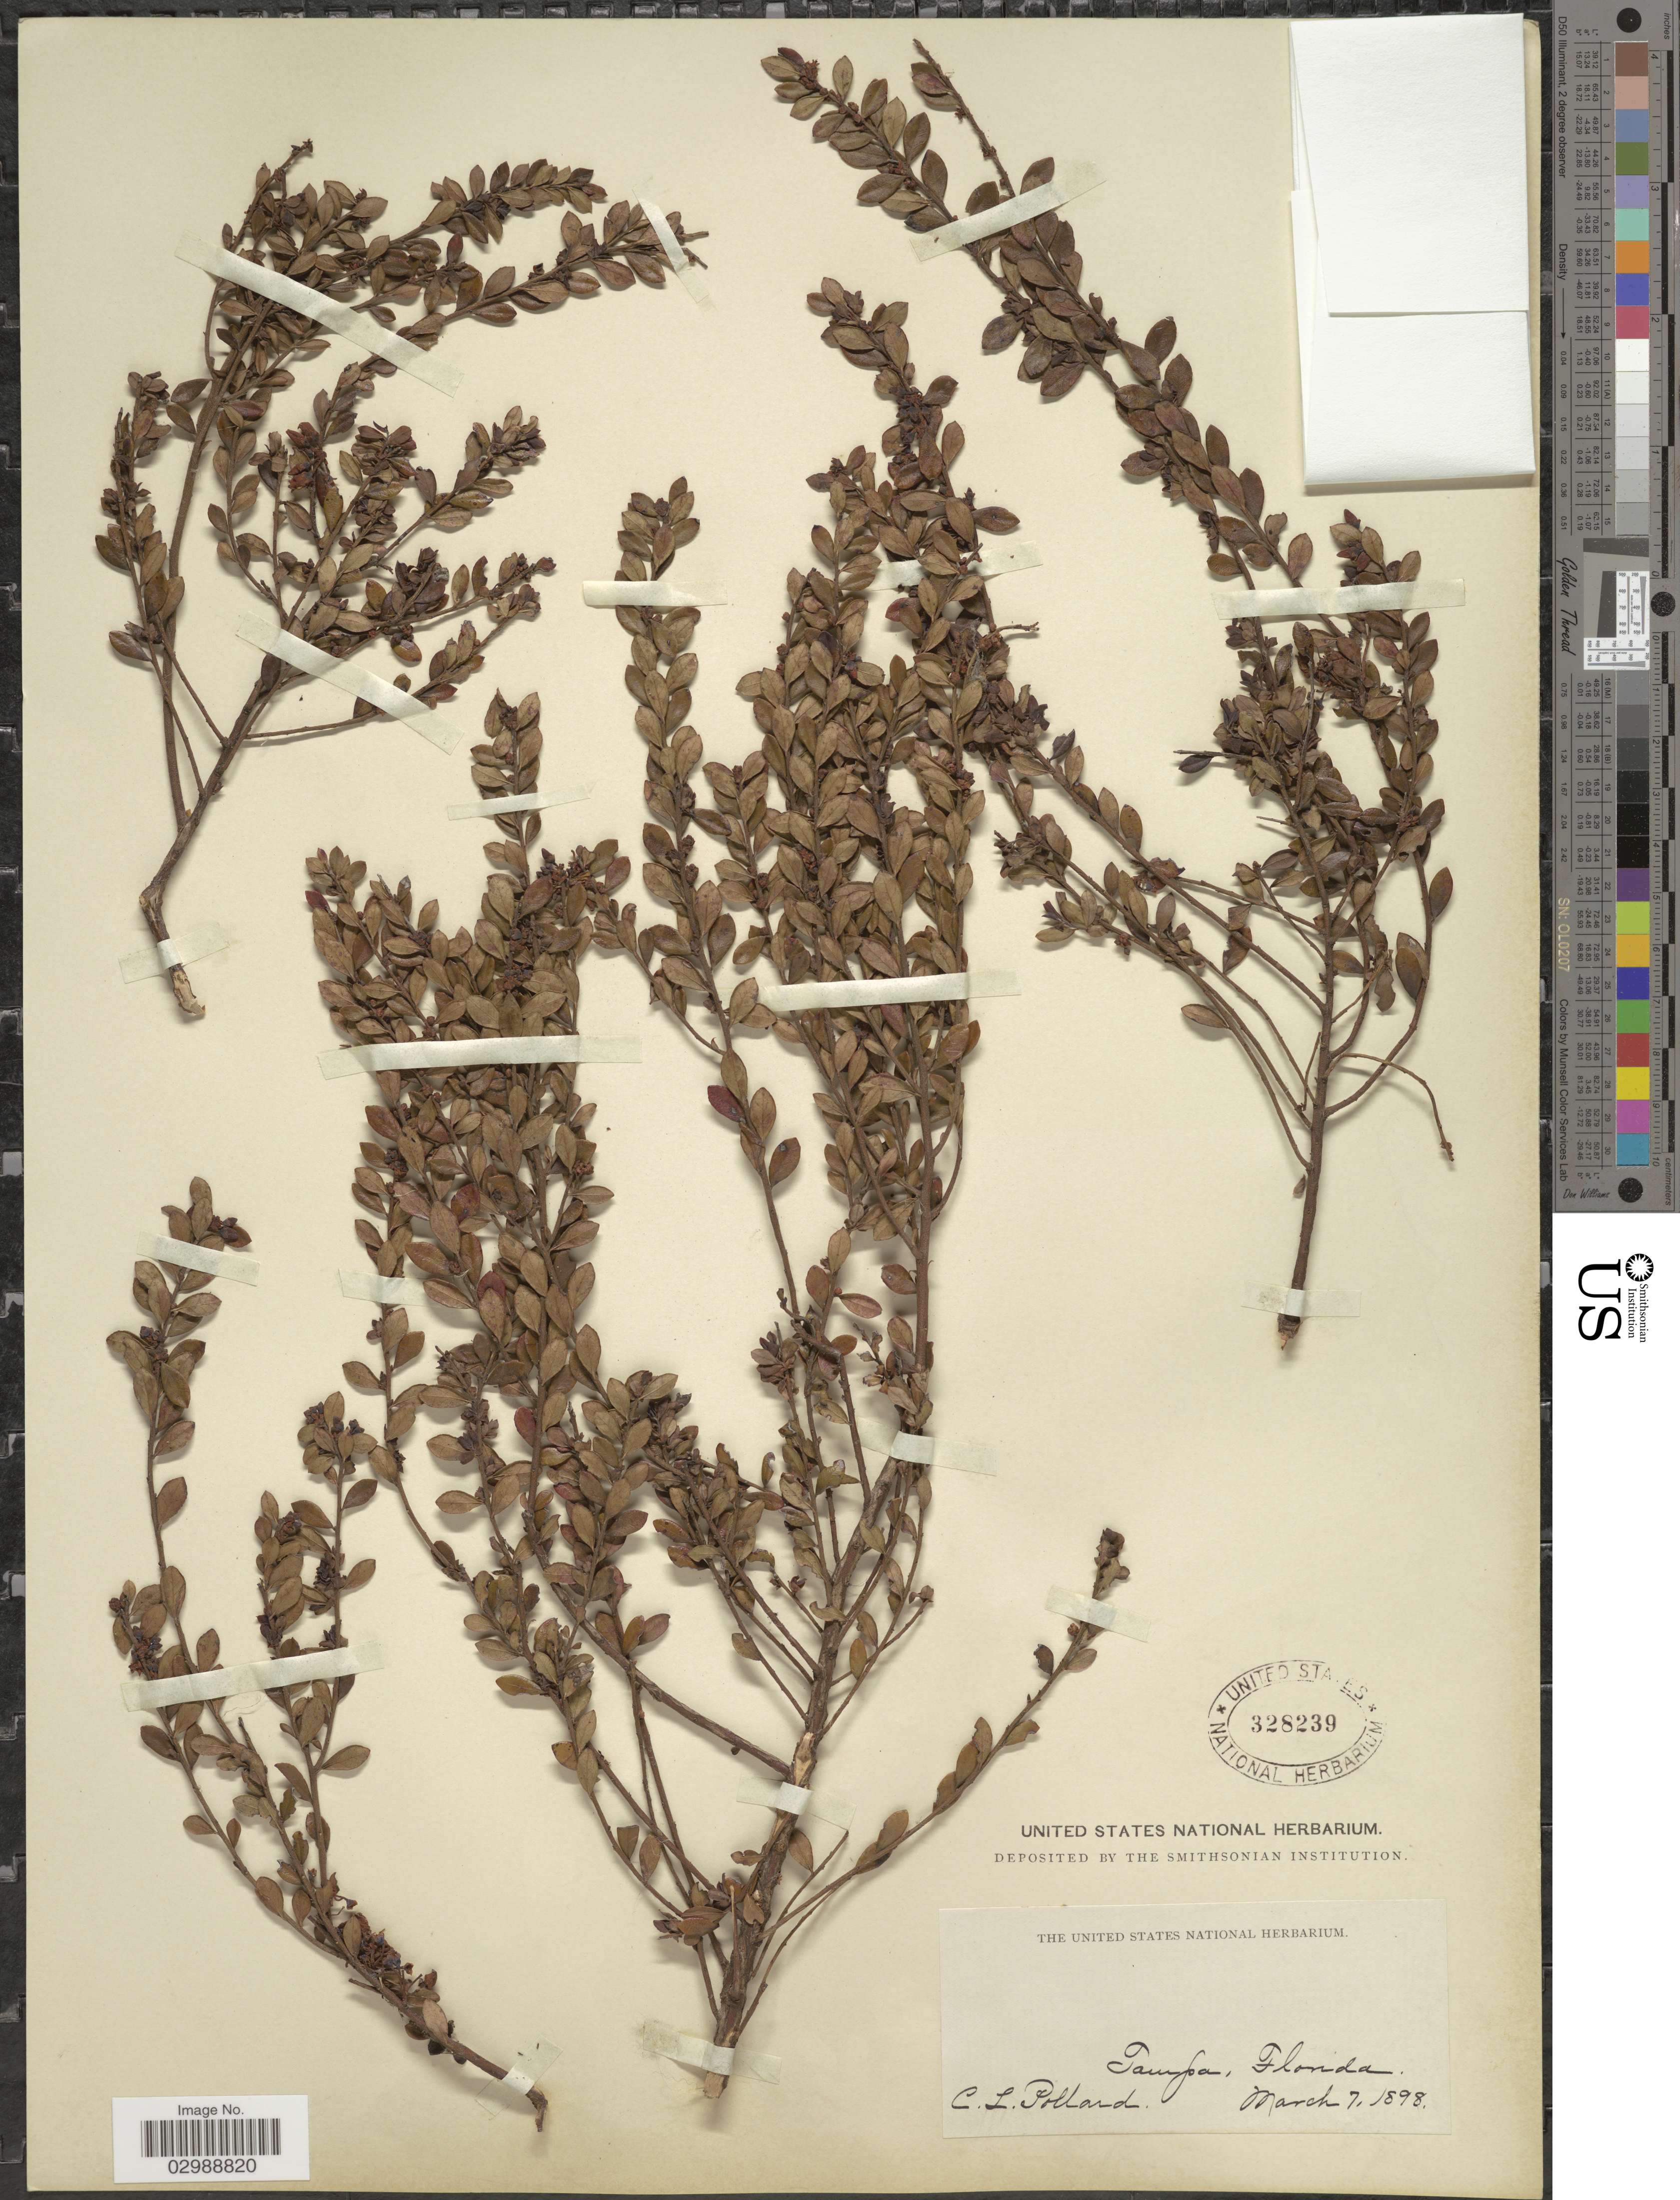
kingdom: Plantae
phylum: Tracheophyta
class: Magnoliopsida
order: Ericales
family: Ericaceae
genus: Vaccinium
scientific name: Vaccinium nitidum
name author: Andrews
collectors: C. L. Pollard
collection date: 1898-03-07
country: United States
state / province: Florida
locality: Tampa.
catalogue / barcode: US 328239